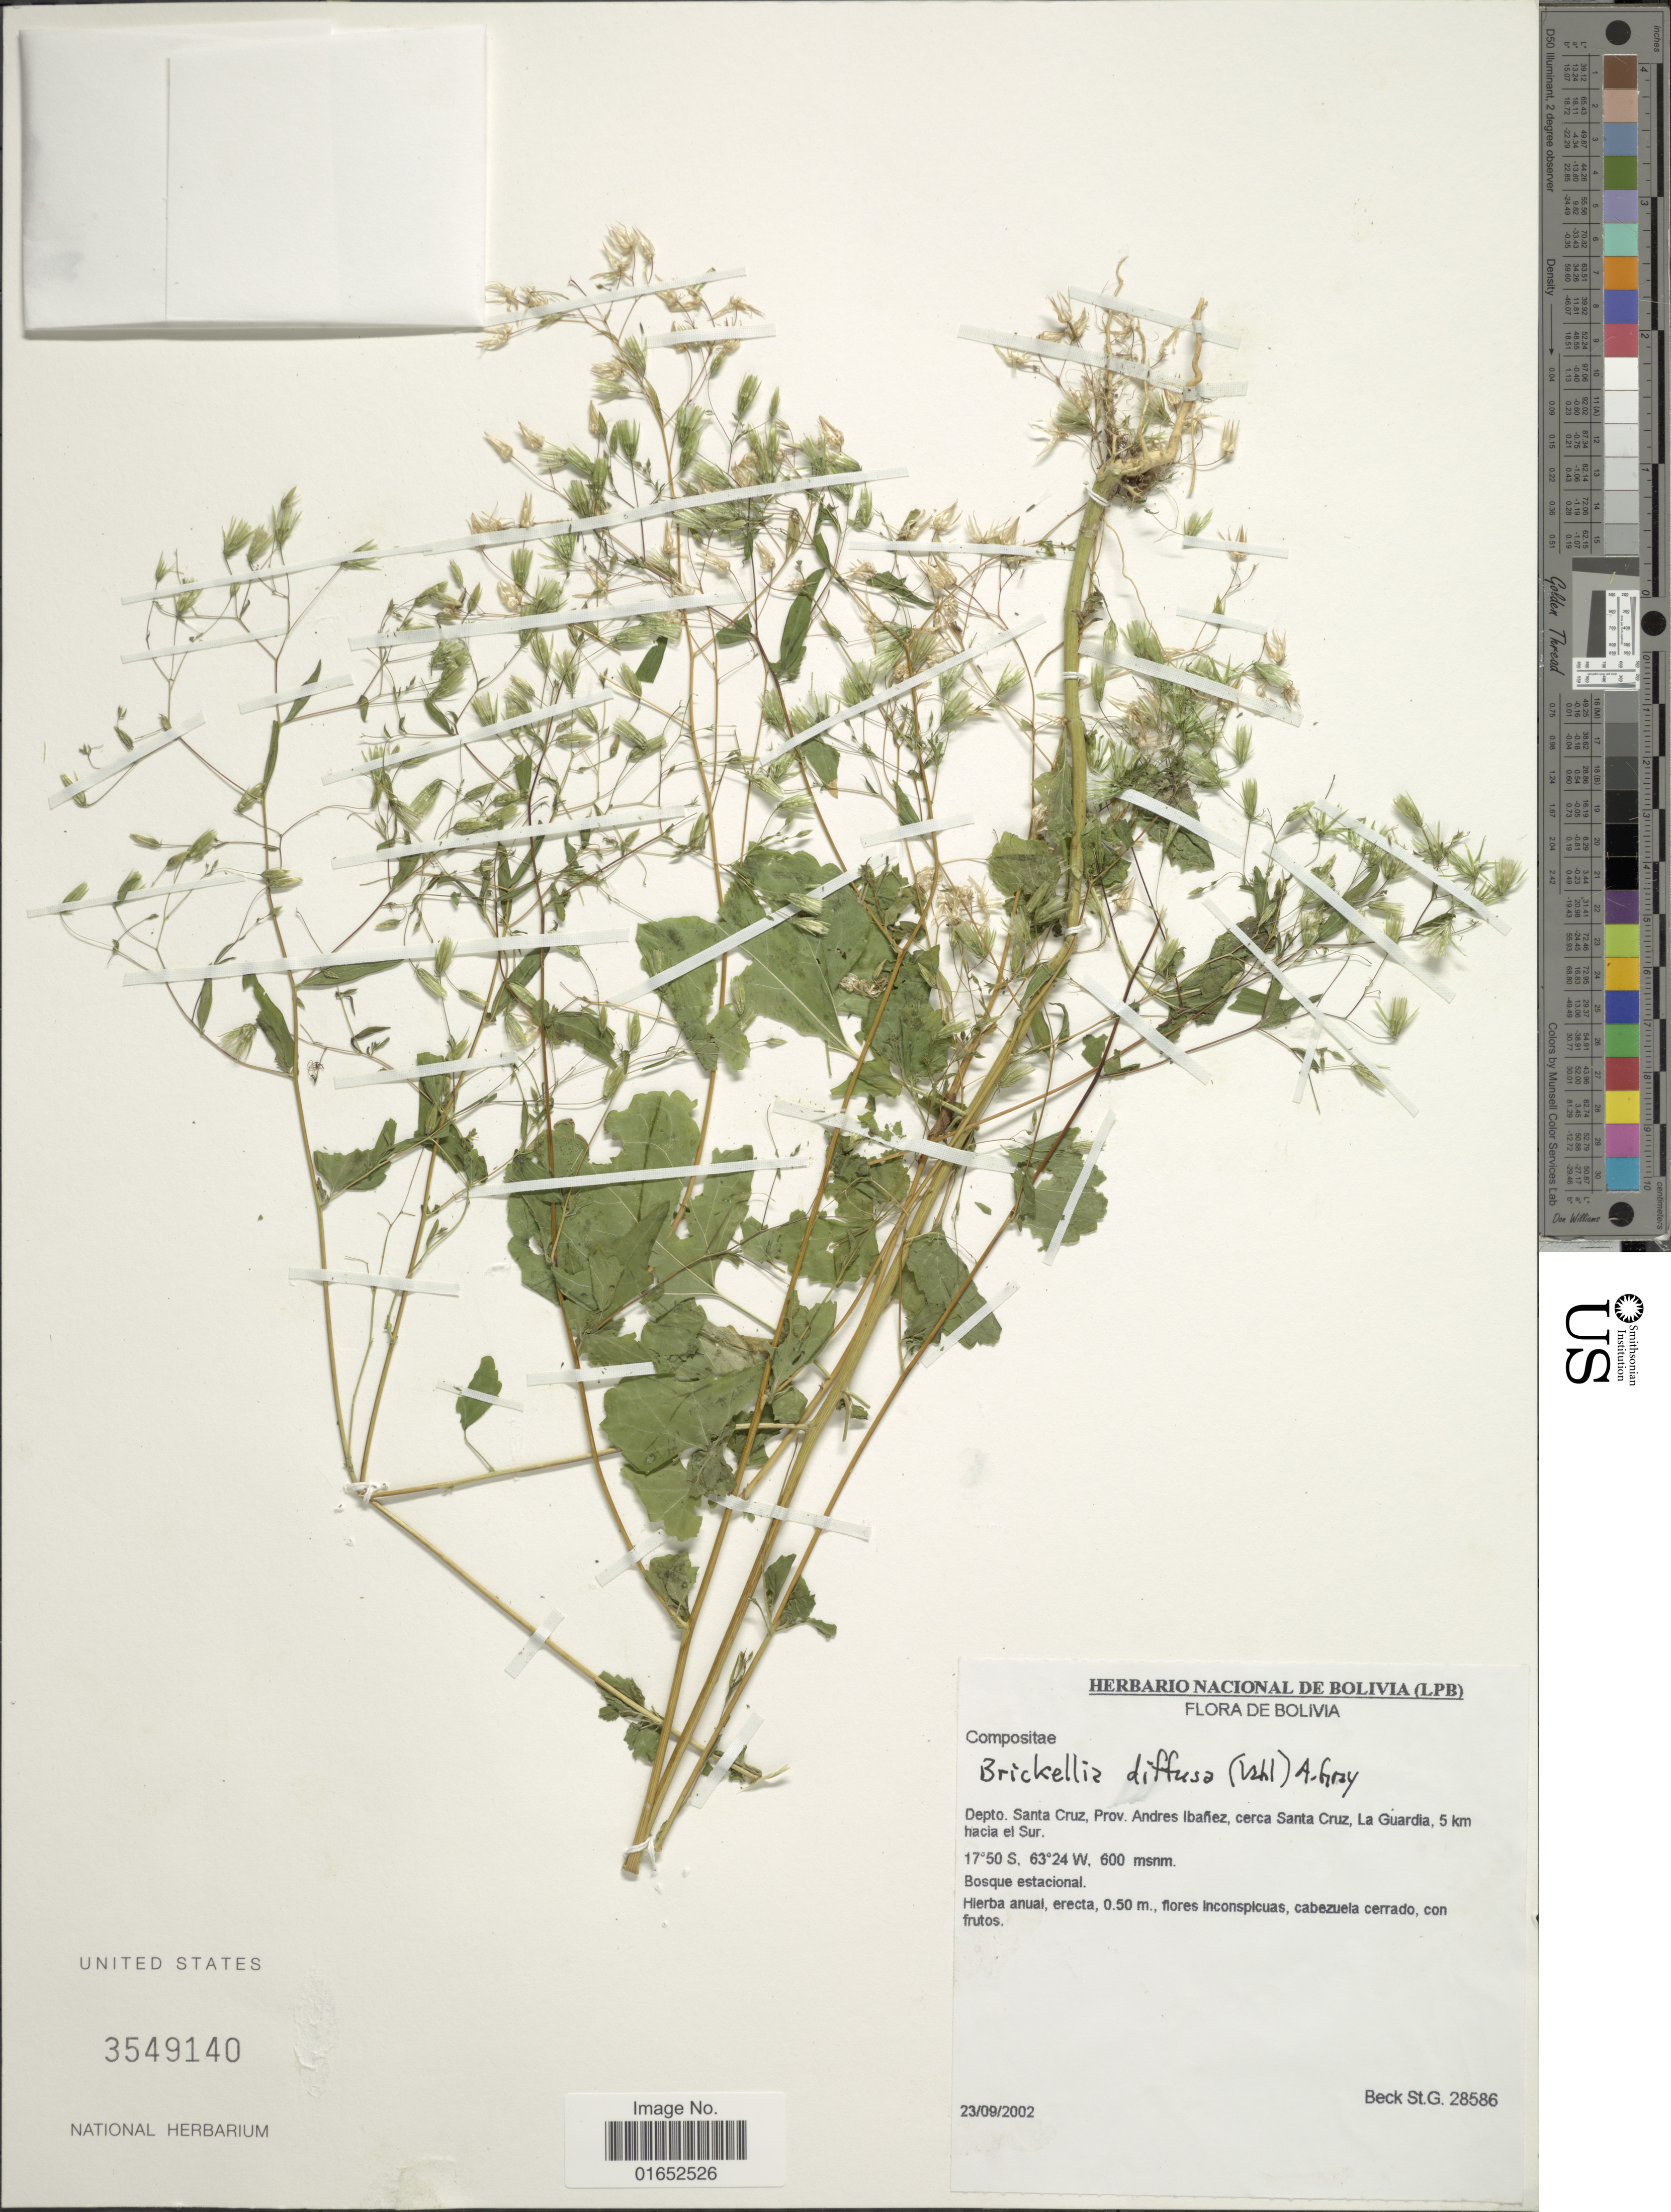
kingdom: Plantae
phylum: Tracheophyta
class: Magnoliopsida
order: Asterales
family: Asteraceae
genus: Brickellia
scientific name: Brickellia diffusa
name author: (Vahl) A. Gray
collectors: S. G. Beck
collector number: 28586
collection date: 2002-09-23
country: Bolivia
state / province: Santa Cruz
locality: Depto. Santa Cruz, Prov. Andres Ibañez, cerca Santa Cruz, La Guardia, 5 km hacia el Sur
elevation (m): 600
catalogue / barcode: US 3549140